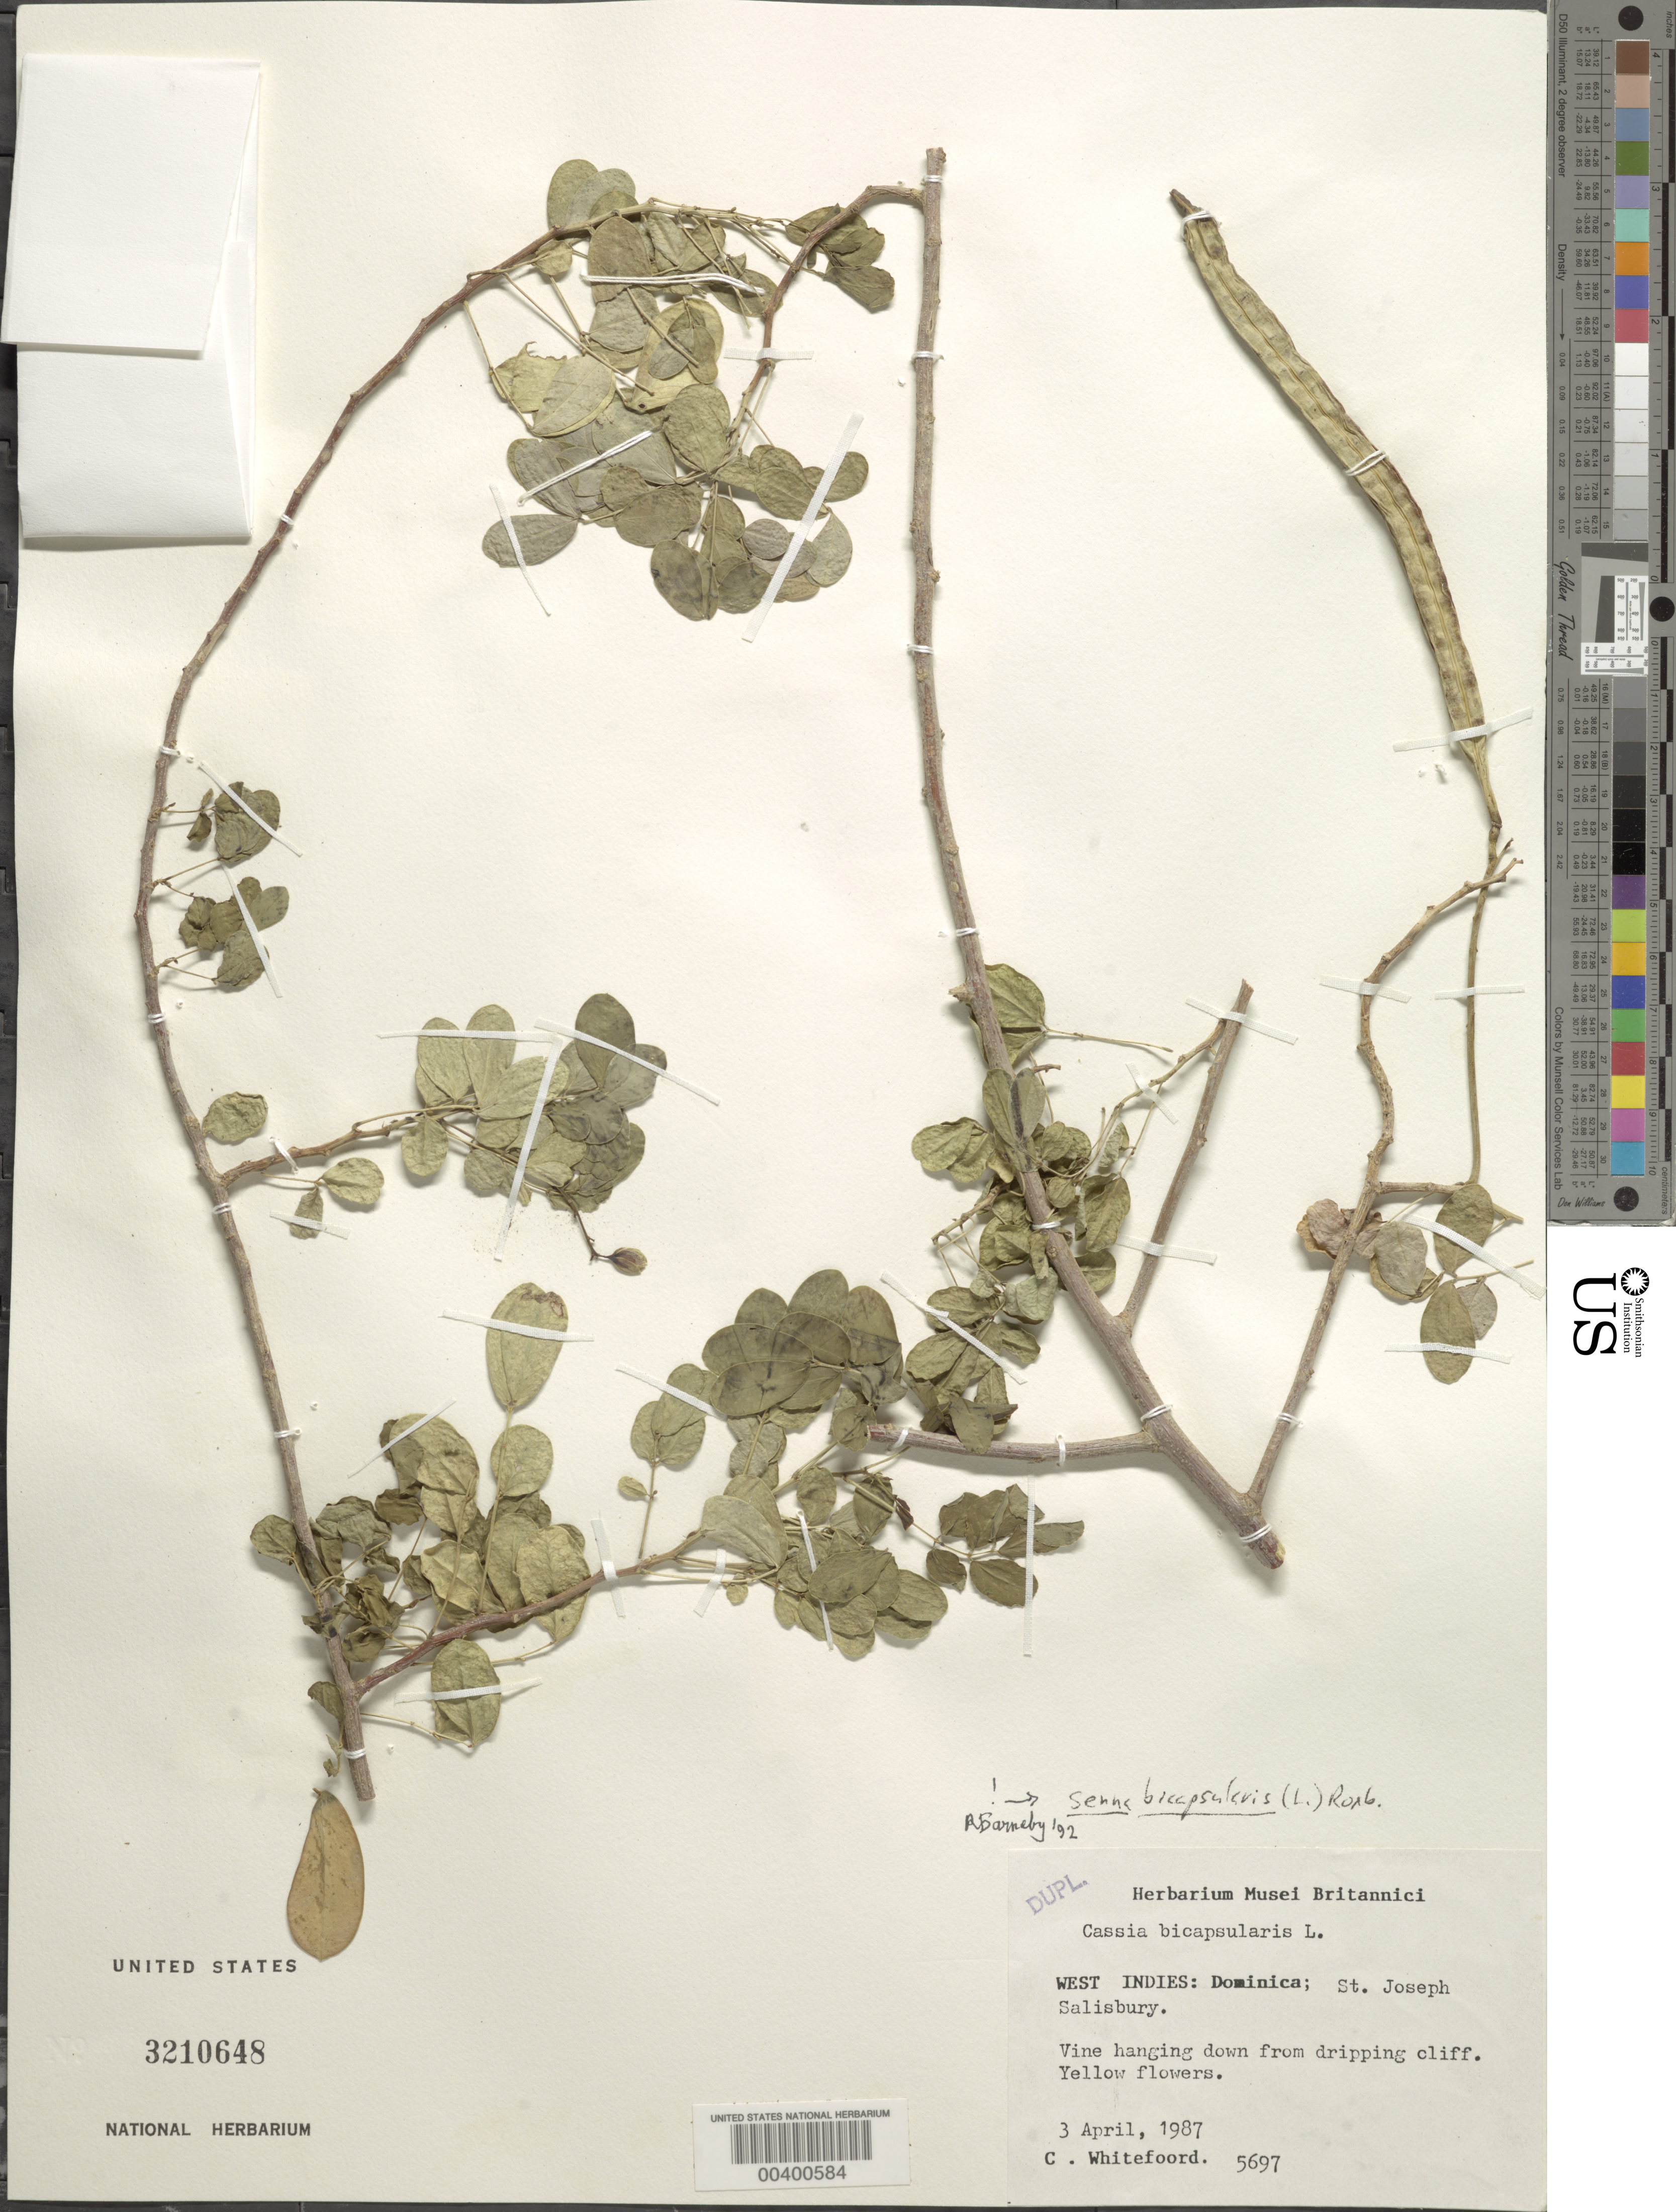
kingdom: Plantae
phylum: Tracheophyta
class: Magnoliopsida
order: Fabales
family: Fabaceae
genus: Senna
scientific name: Senna bicapsularis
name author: (L.) Roxb.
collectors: C. Whitefoord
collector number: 5697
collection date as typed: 03 Apr 1987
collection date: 1987-04-03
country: Dominica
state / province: St. Joseph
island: Dominica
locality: Salisbury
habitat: Cliff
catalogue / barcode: US 3210648